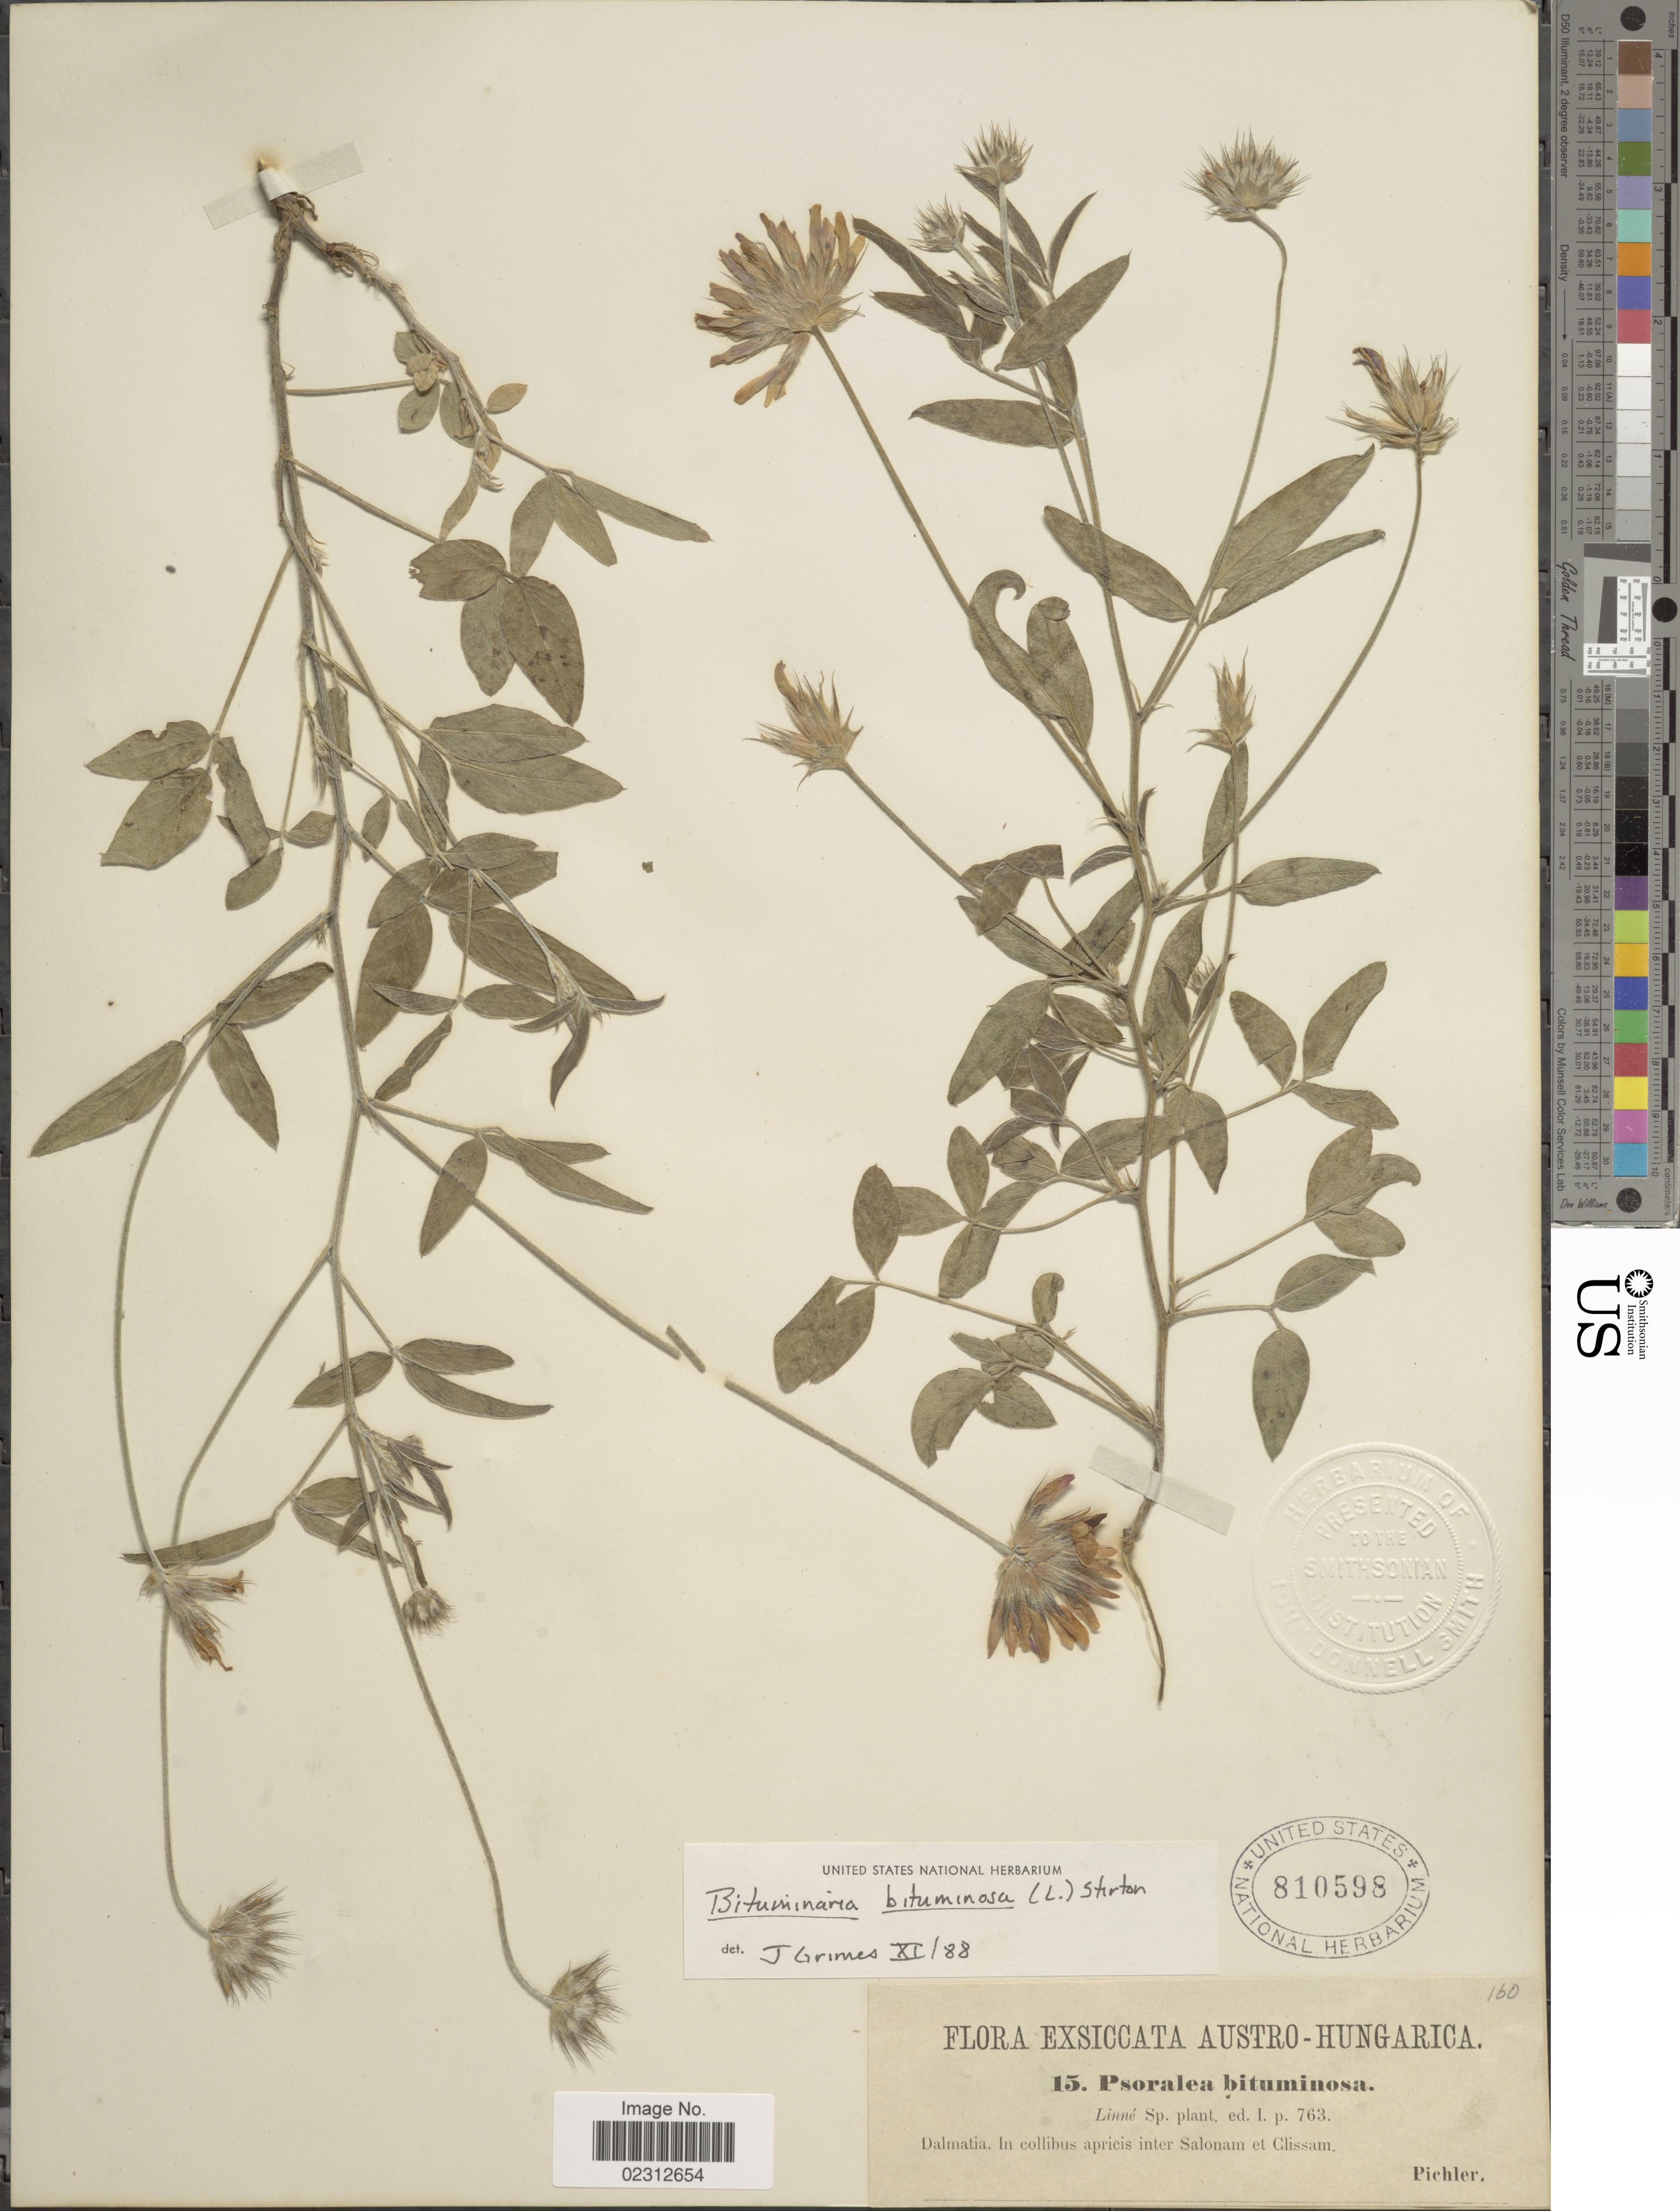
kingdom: Plantae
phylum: Tracheophyta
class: Magnoliopsida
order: Fabales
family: Fabaceae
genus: Bituminaria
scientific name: Bituminaria bituminosa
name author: (L.) C.H. Stirt.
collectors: Pichler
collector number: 15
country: Hungary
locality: Dalmatia. In collibus apricis inter Salonam et Clissam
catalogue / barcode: US 810598